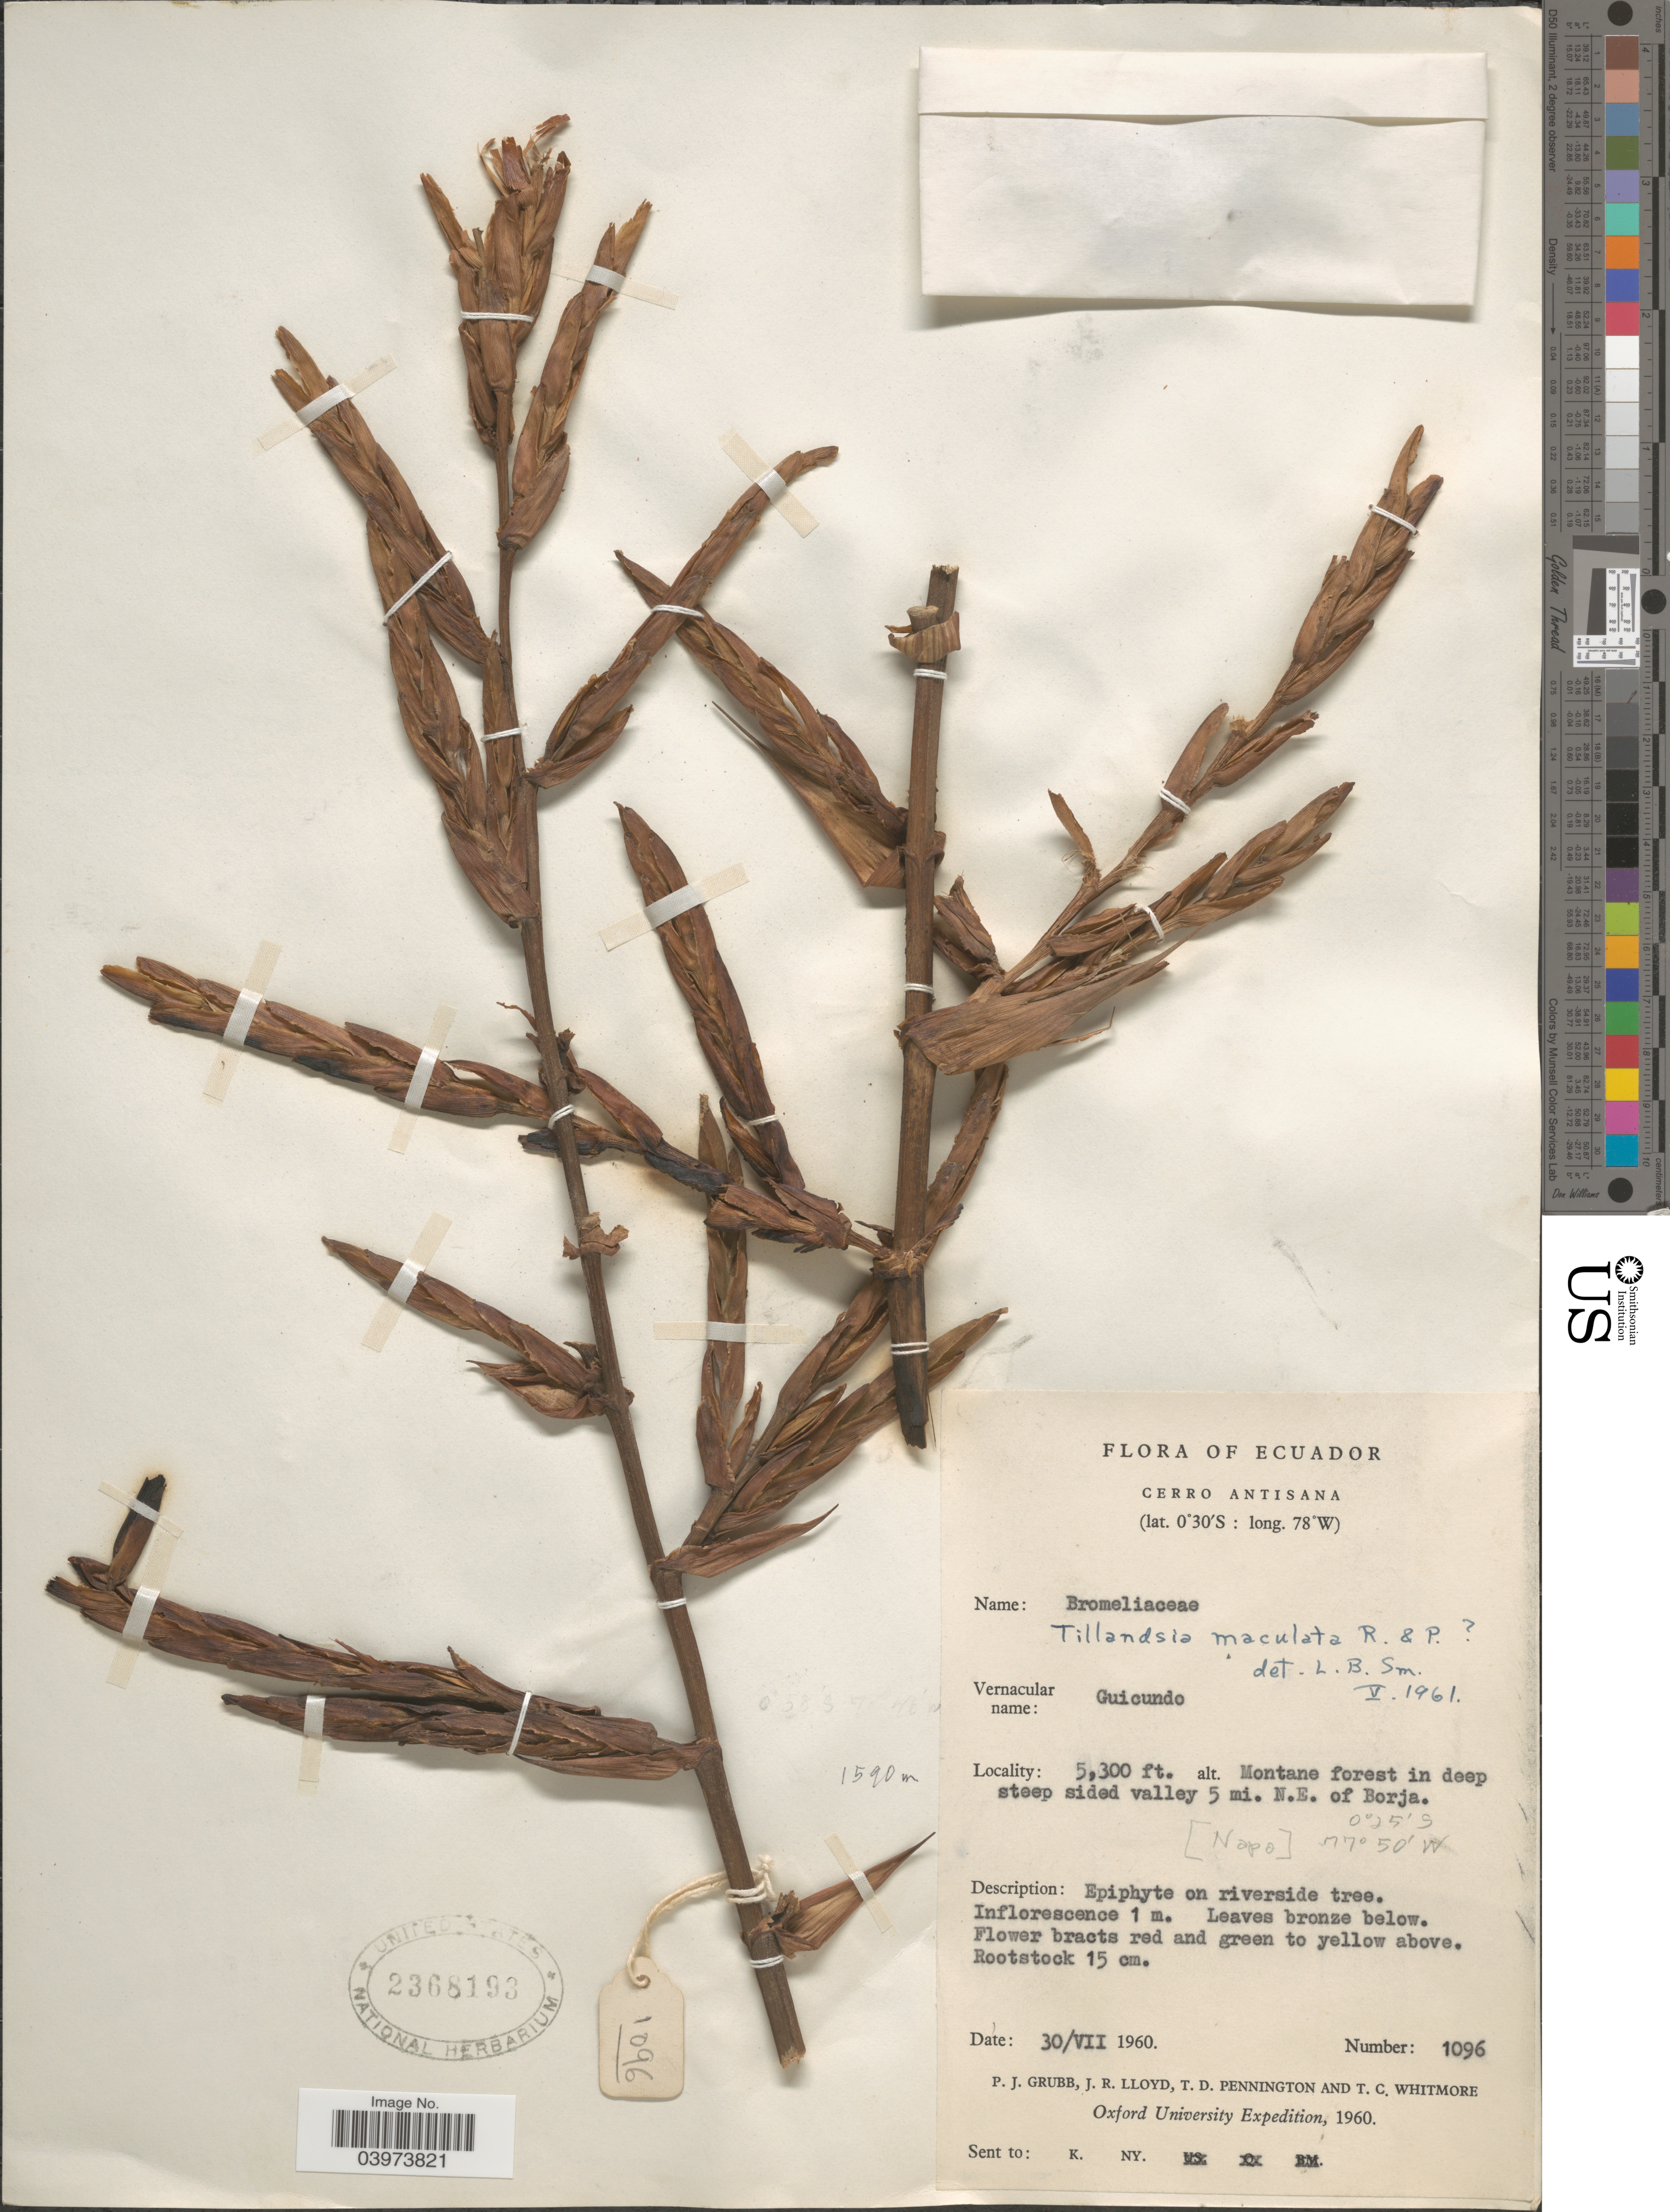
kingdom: Plantae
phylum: Tracheophyta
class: Liliopsida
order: Poales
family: Bromeliaceae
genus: Tillandsia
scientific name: Tillandsia maculata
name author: Ruiz & Pav.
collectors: P. J. Grubb, J. R. Lloyd, T. D. Pennington & T. C. Whitmore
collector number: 1096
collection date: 1960-07-30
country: Ecuador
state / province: Napo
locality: Cerro Antisana. Montane forest in deep steep sided valley 5 mi. N.E. of Borja.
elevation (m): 1615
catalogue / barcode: US 2368193